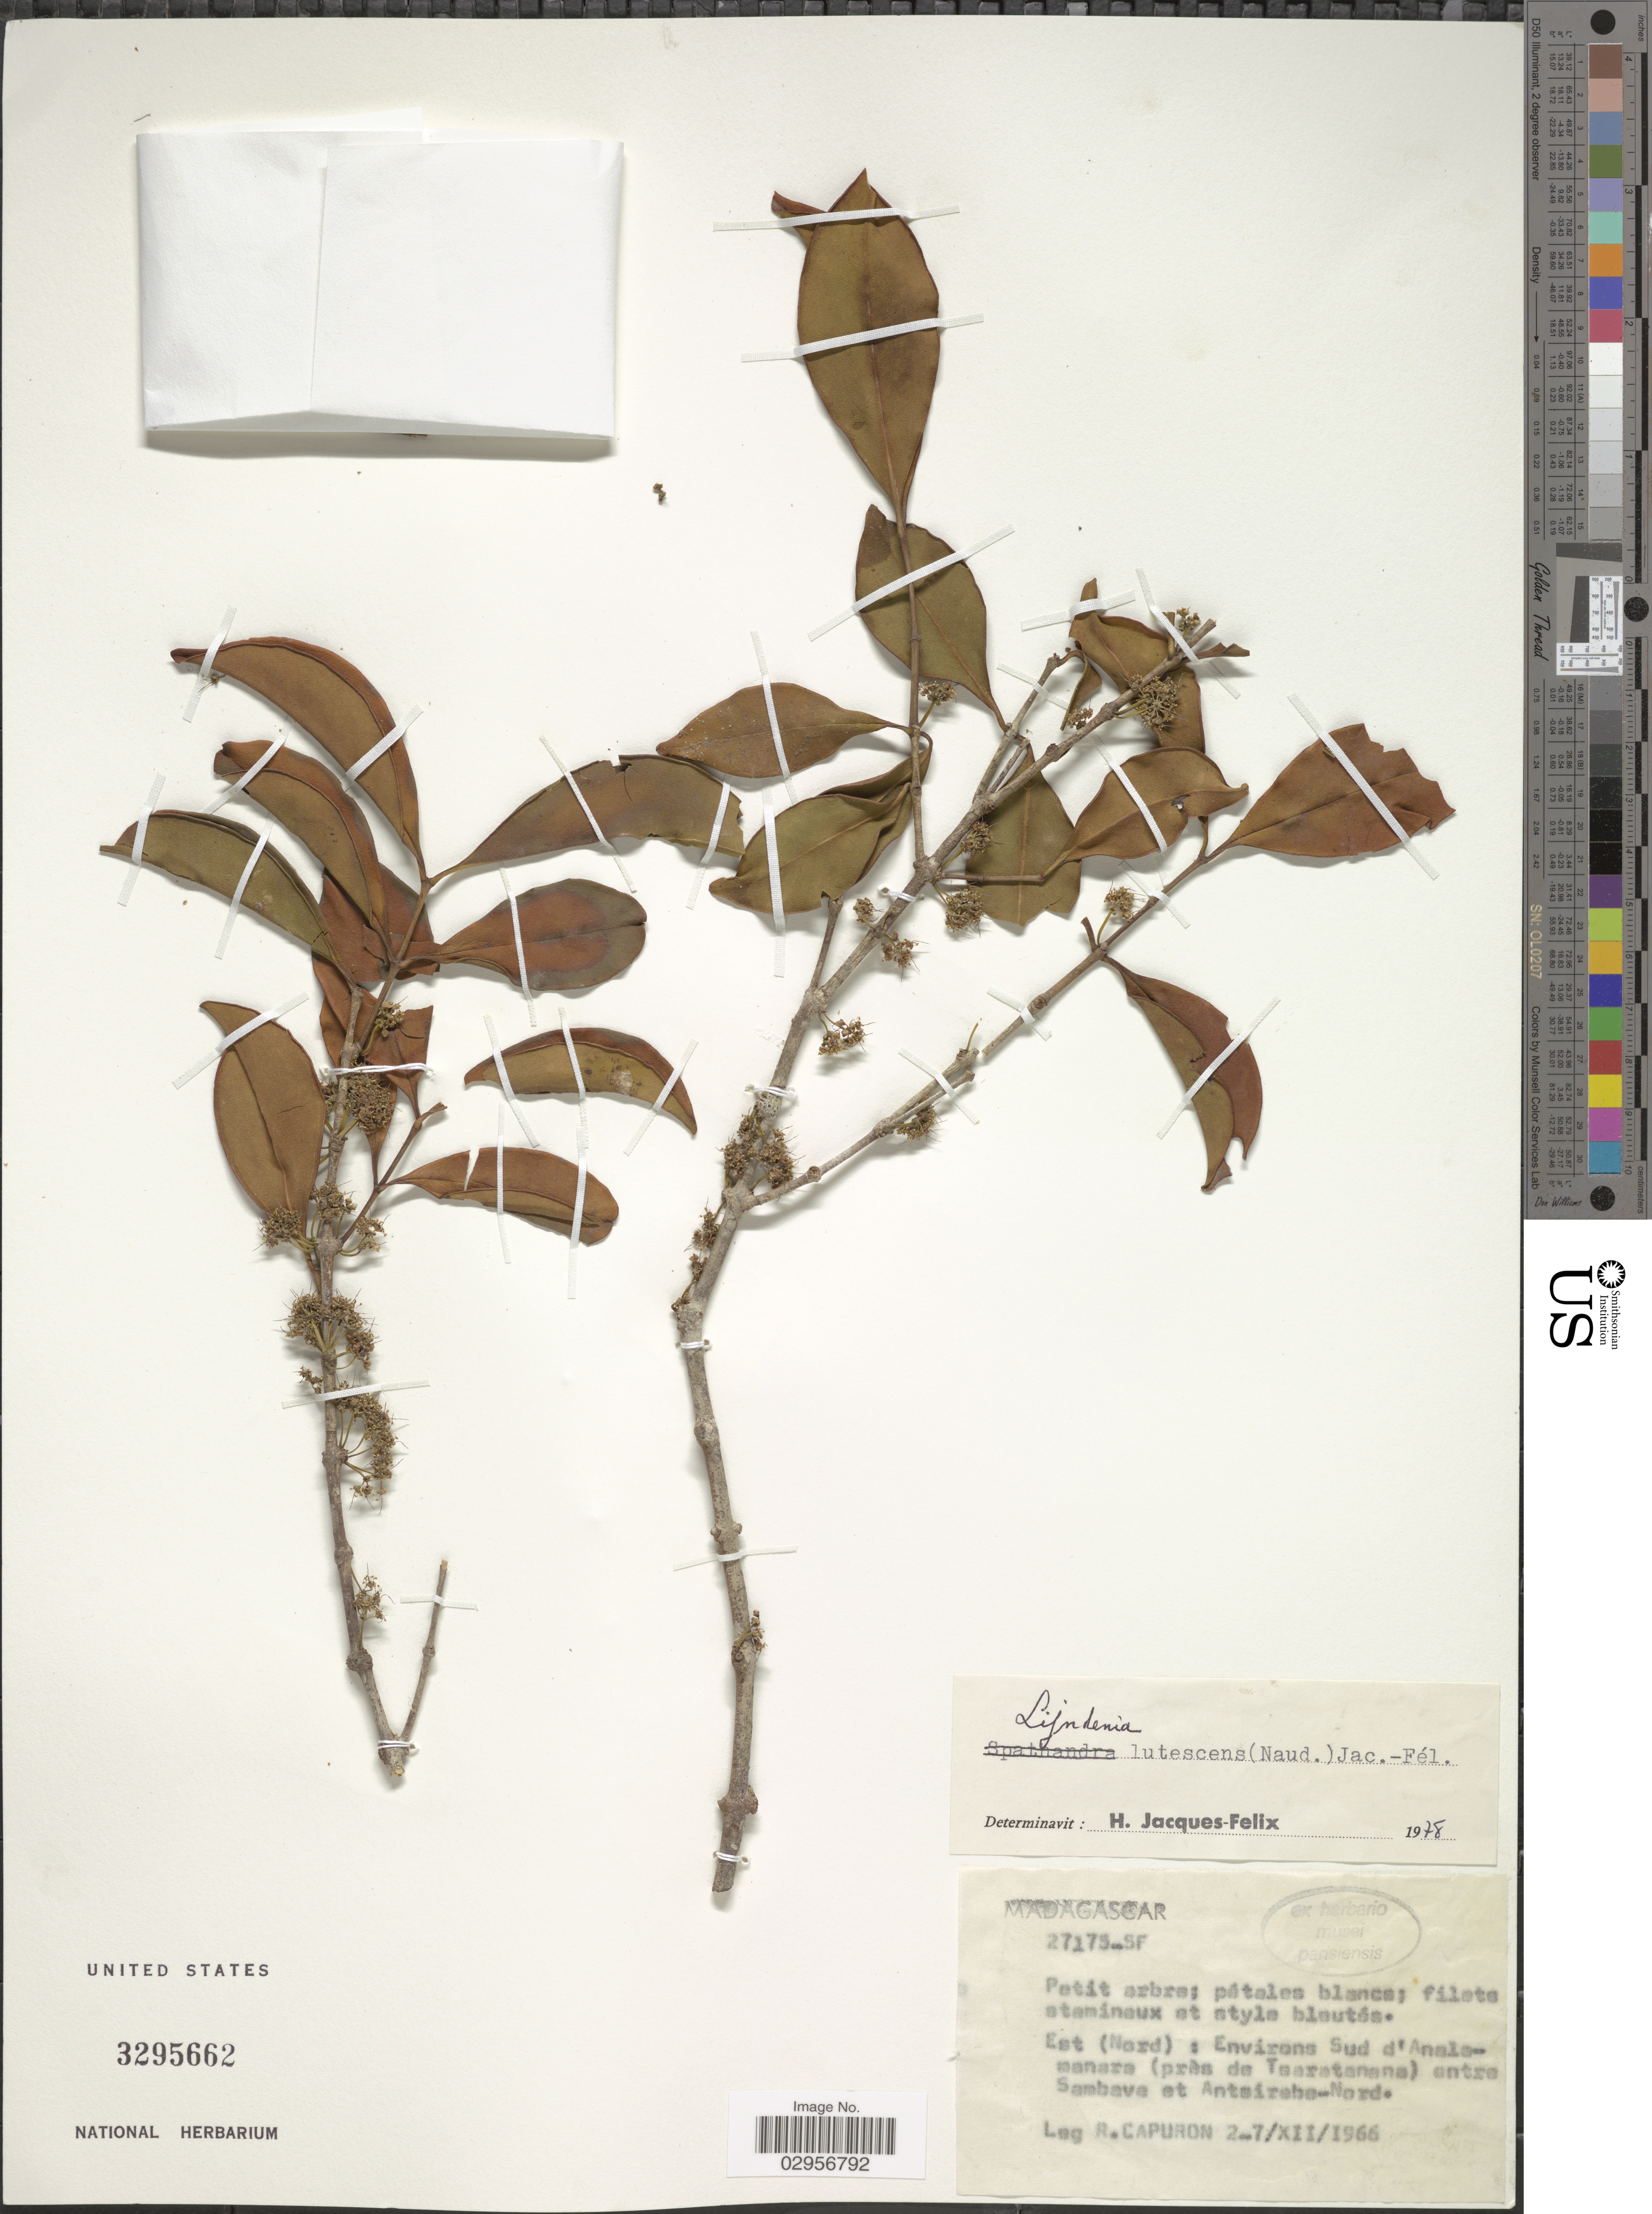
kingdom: Plantae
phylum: Tracheophyta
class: Magnoliopsida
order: Myrtales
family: Melastomataceae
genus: Lijndenia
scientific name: Lijndenia lutescens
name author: (Naudin) Jacq.-Fél.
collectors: R. Capuron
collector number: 27175_SF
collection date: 1966-12-02/1966-12-07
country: Madagascar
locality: Est (Nord); Environs Sud d'Analamanara (près de Tsaratanana) entre Sambave et Antsirabe-Nord.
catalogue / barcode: US 3295662